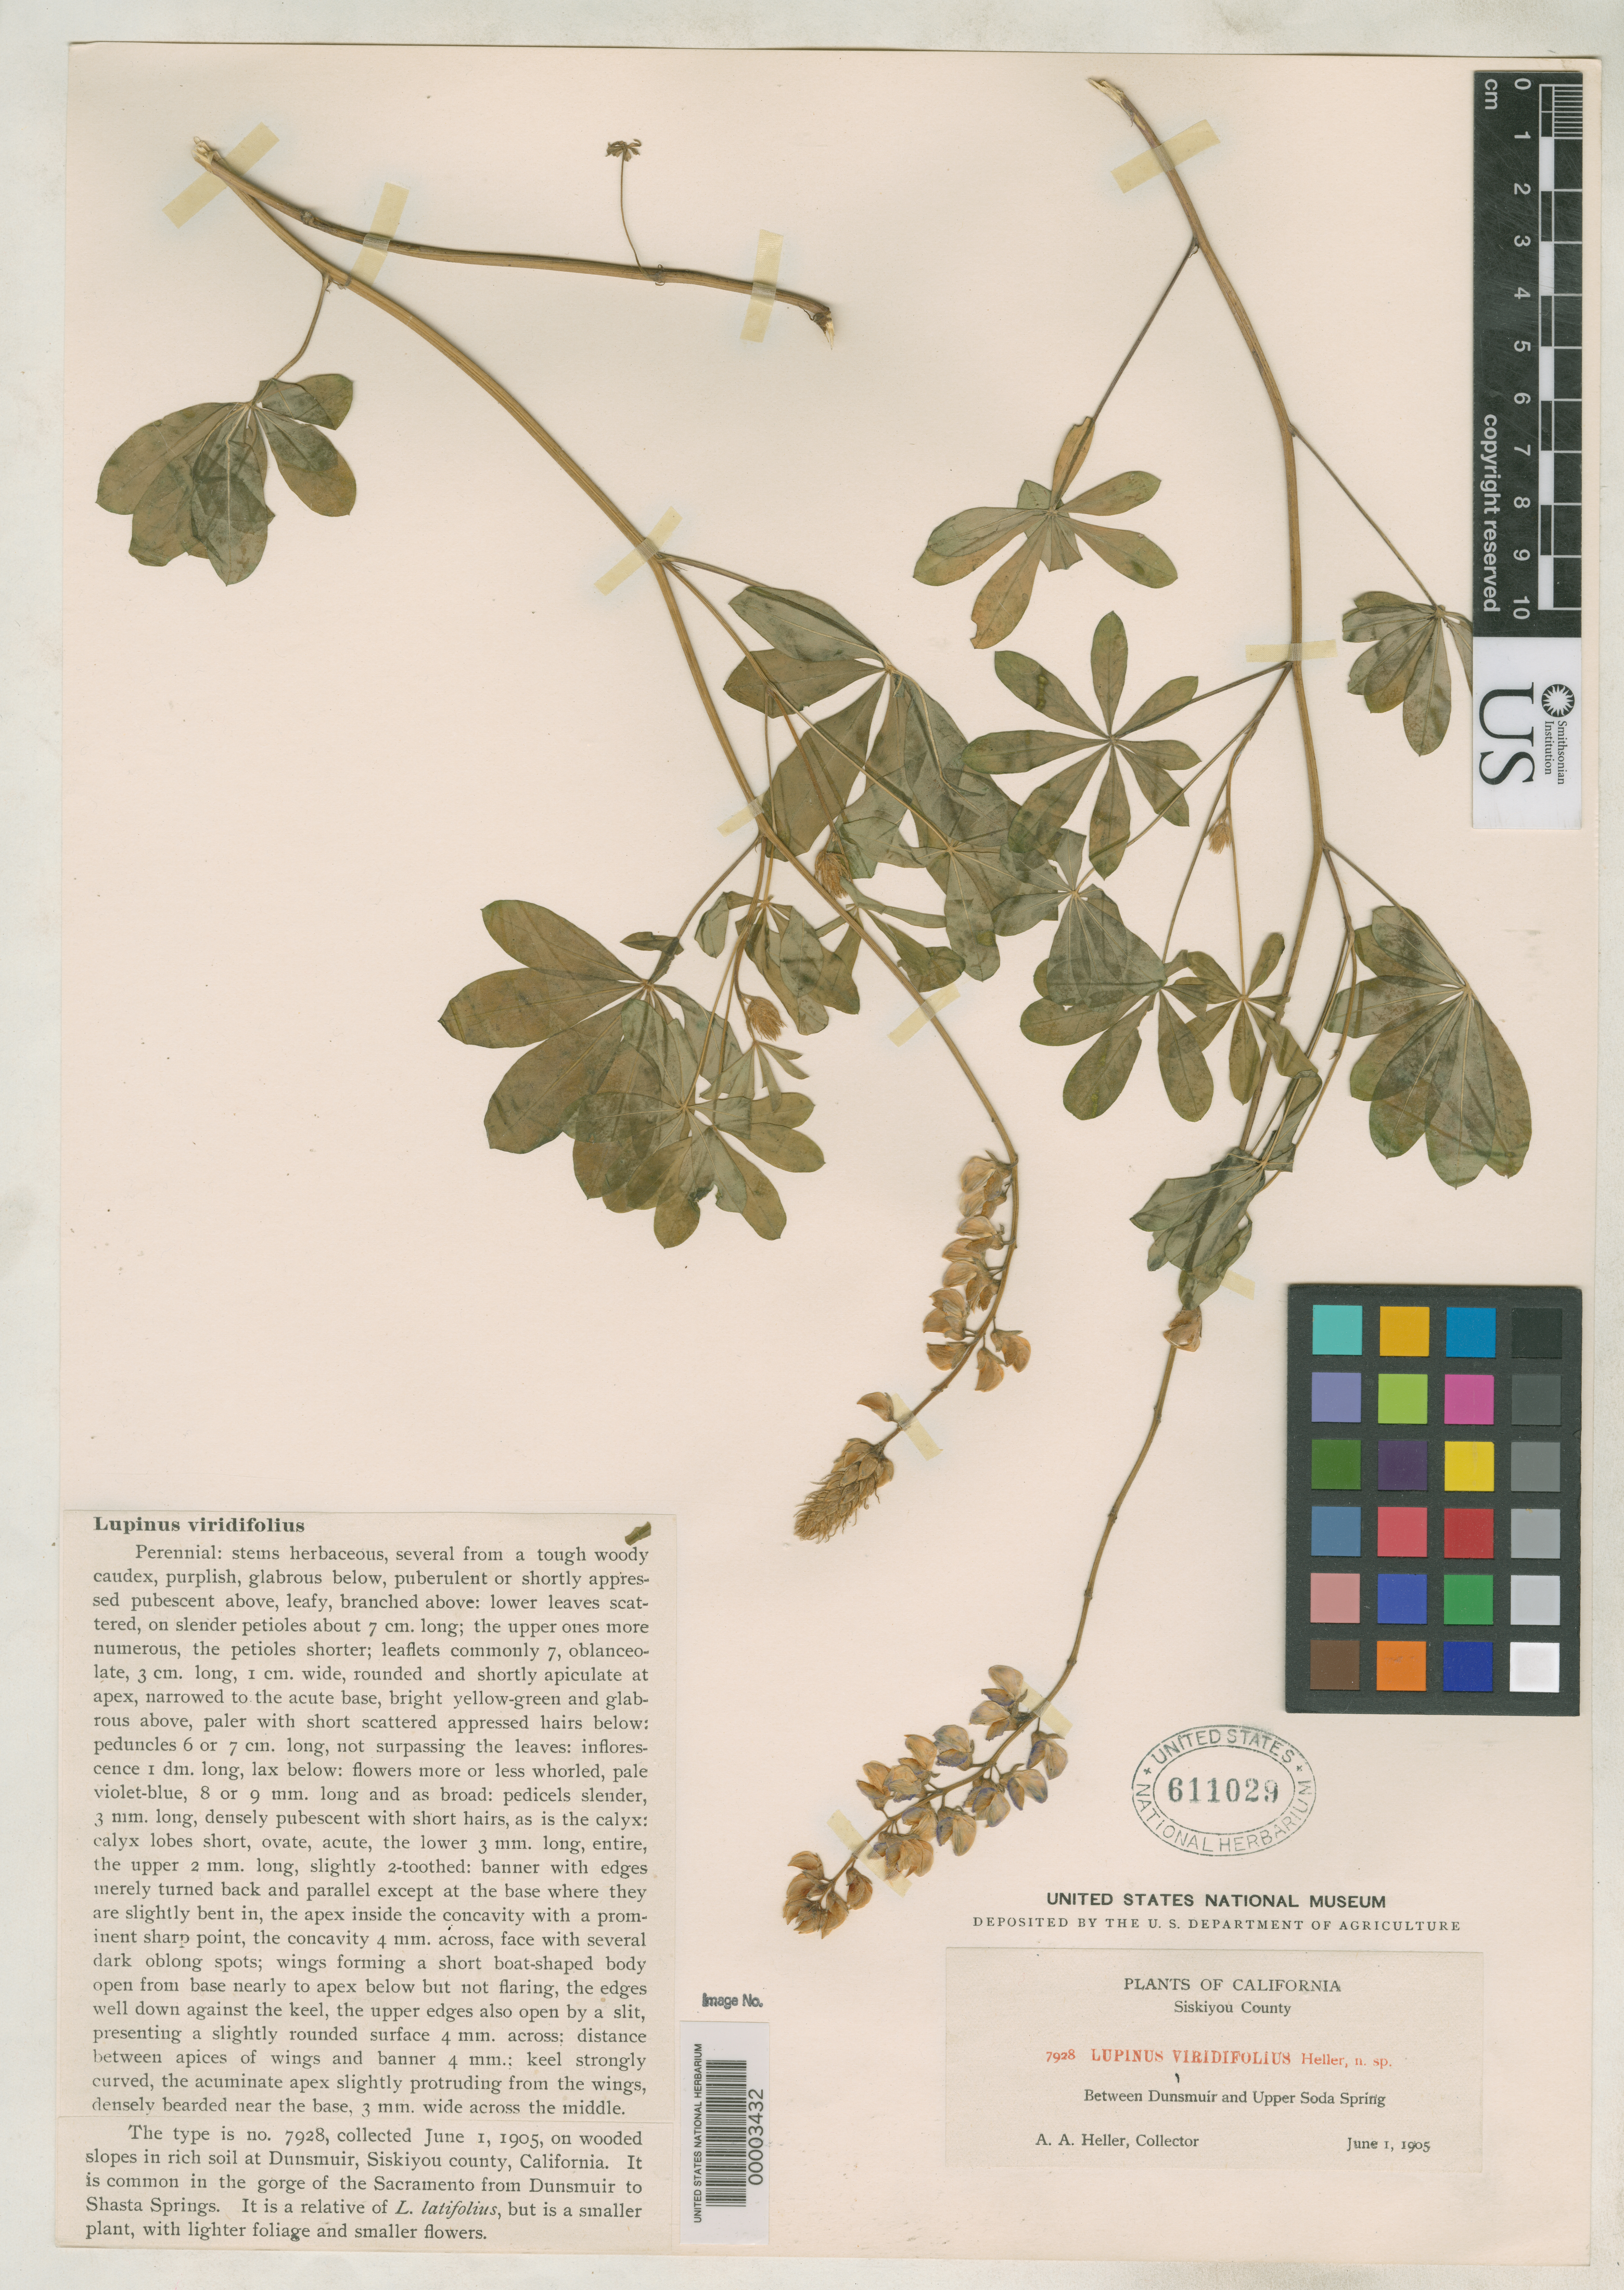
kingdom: Plantae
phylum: Tracheophyta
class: Magnoliopsida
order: Fabales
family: Fabaceae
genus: Lupinus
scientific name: Lupinus viridifolius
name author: A. Heller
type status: Isotype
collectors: A. A. Heller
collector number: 7928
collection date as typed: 01 Jun 1905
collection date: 1905-06-01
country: United States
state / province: California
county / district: Siskiyou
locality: Dunsmuir.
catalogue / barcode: US 611029